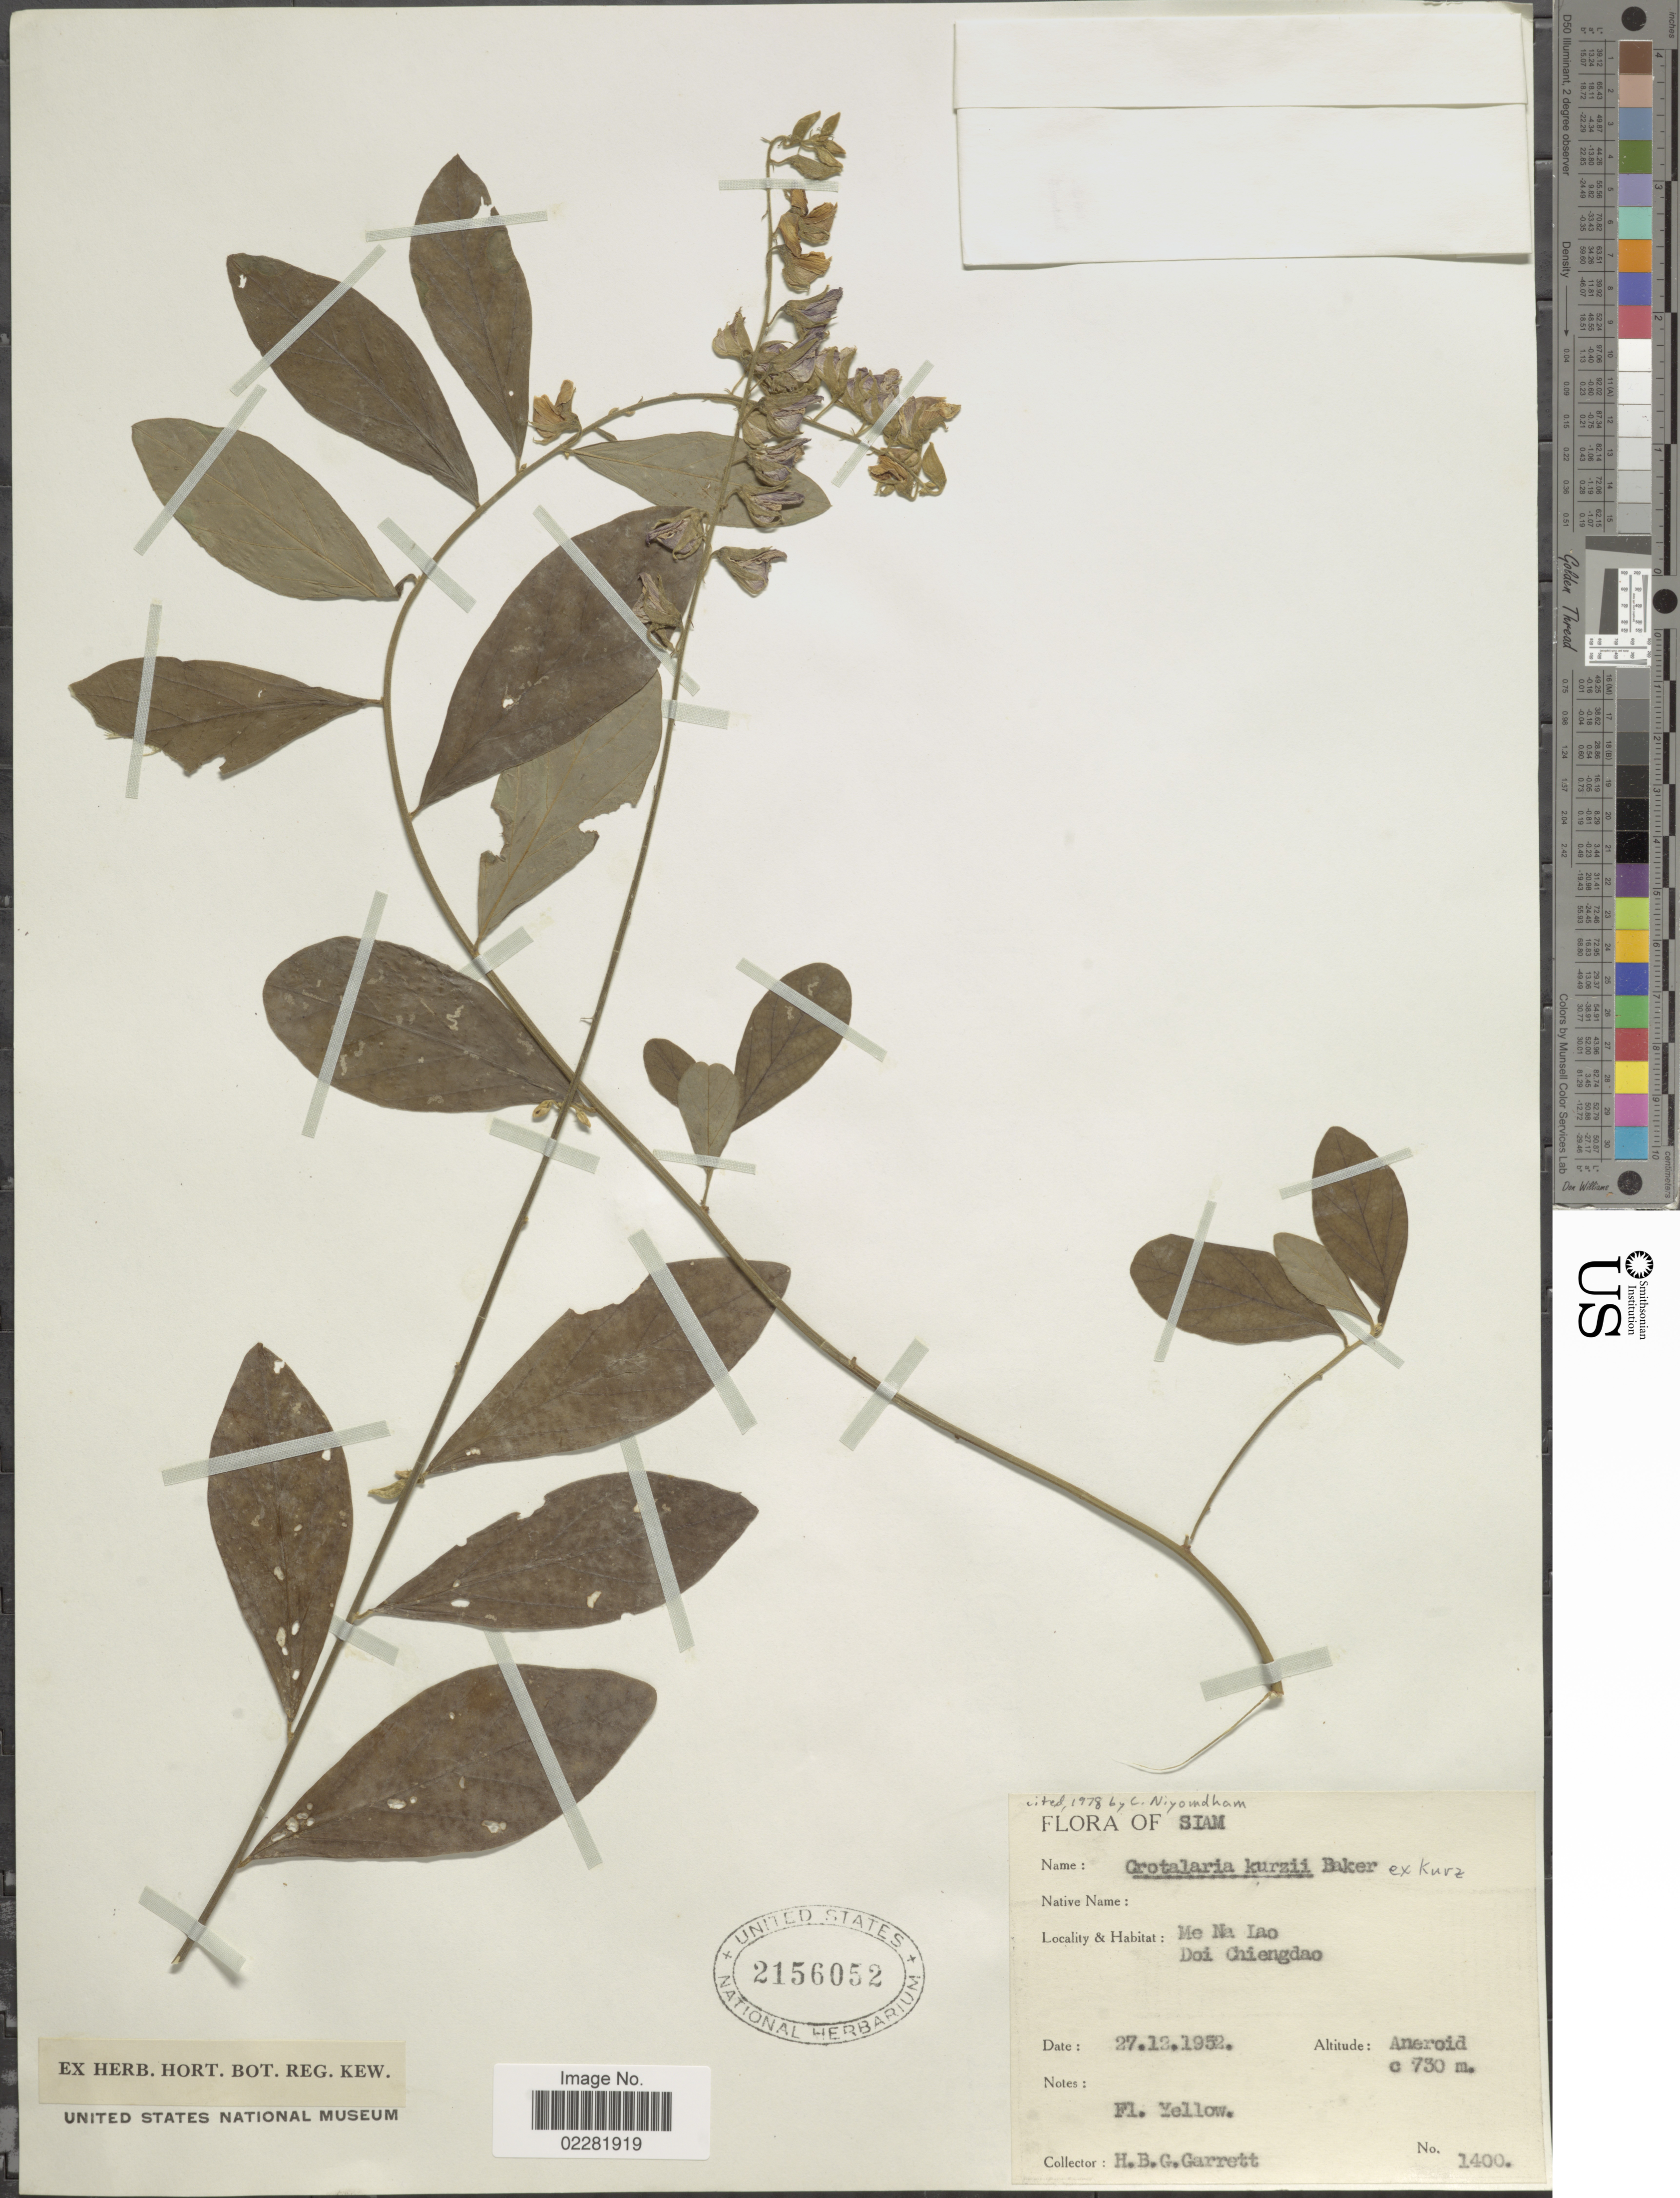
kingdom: Plantae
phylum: Tracheophyta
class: Magnoliopsida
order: Fabales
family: Fabaceae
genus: Crotalaria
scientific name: Crotalaria kurzii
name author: Baker ex Kurz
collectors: H. Garrett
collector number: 1400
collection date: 1952-12-27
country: Thailand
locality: Me Na Lao. Doi Chiengdao. Siam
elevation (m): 730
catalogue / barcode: US 2156052